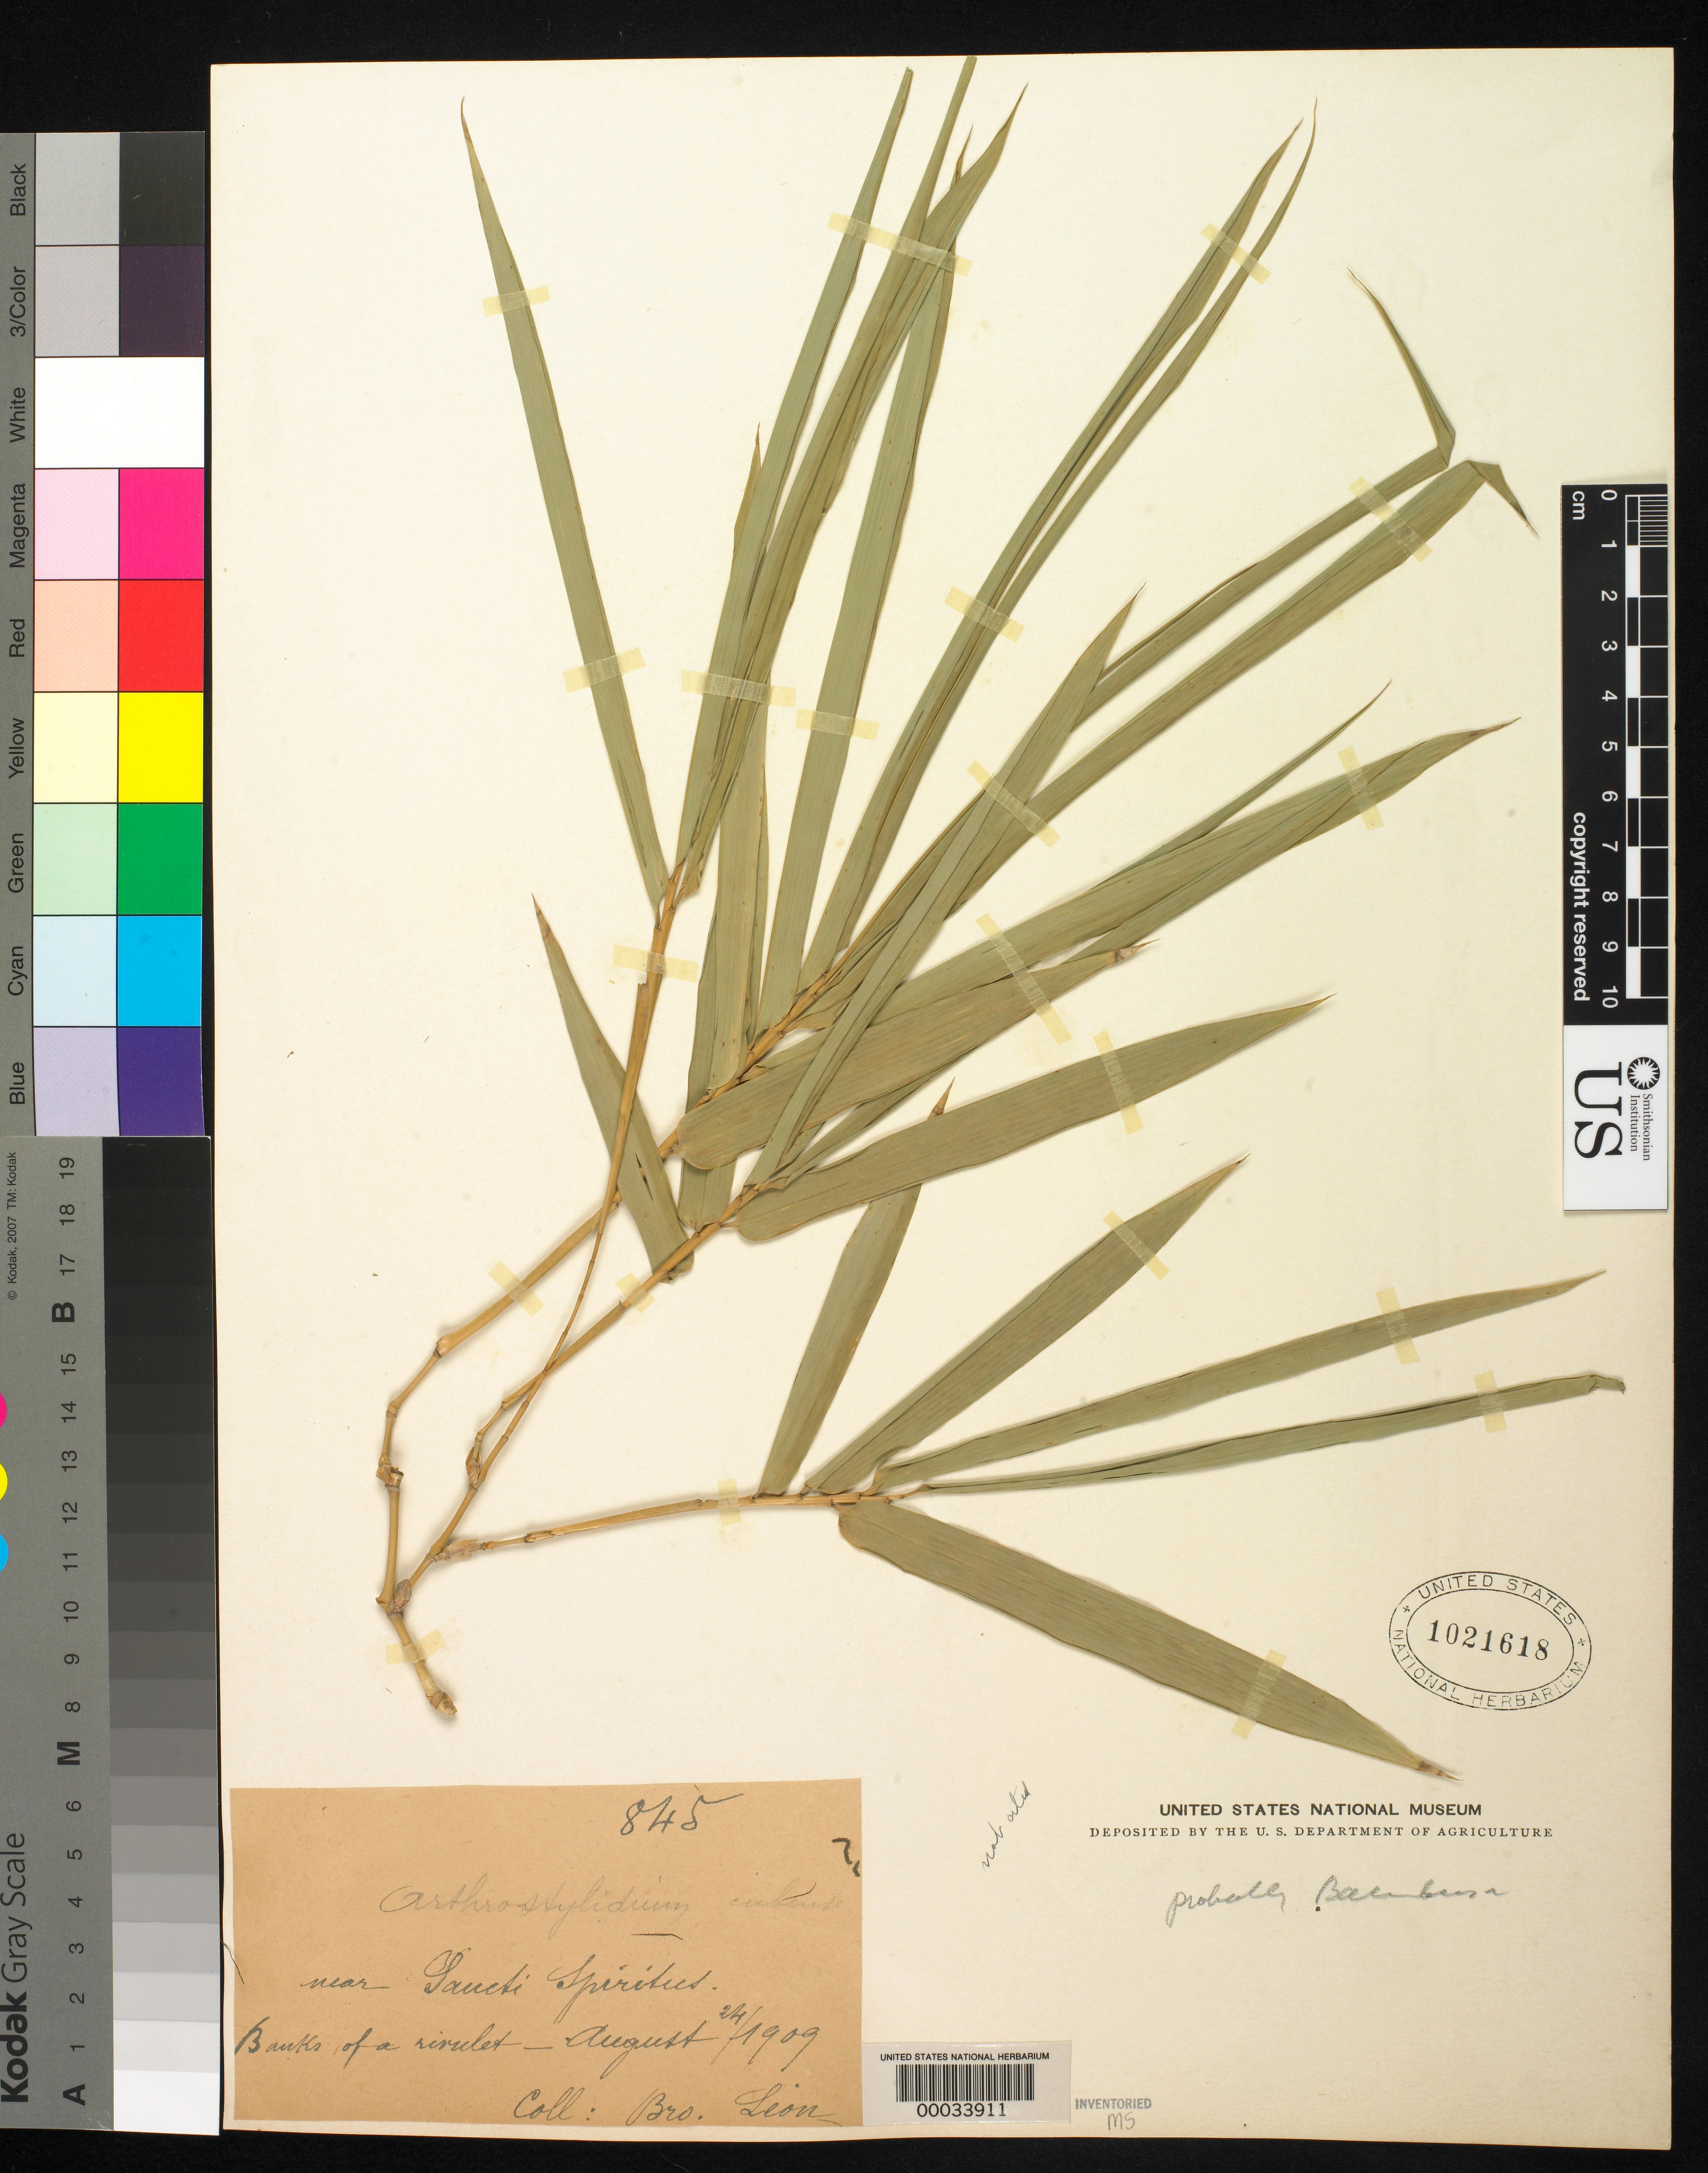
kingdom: Plantae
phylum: Tracheophyta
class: Liliopsida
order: Poales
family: Poaceae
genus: Bambusa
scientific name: Bambusa vulgaris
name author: Schrad. ex J.C. Wendl.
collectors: Bro. León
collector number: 845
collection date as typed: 24 Aug 1909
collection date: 1909-08-24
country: Cuba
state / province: Las Villas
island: Greater Antilles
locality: Sancti spiritus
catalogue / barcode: US 1021618